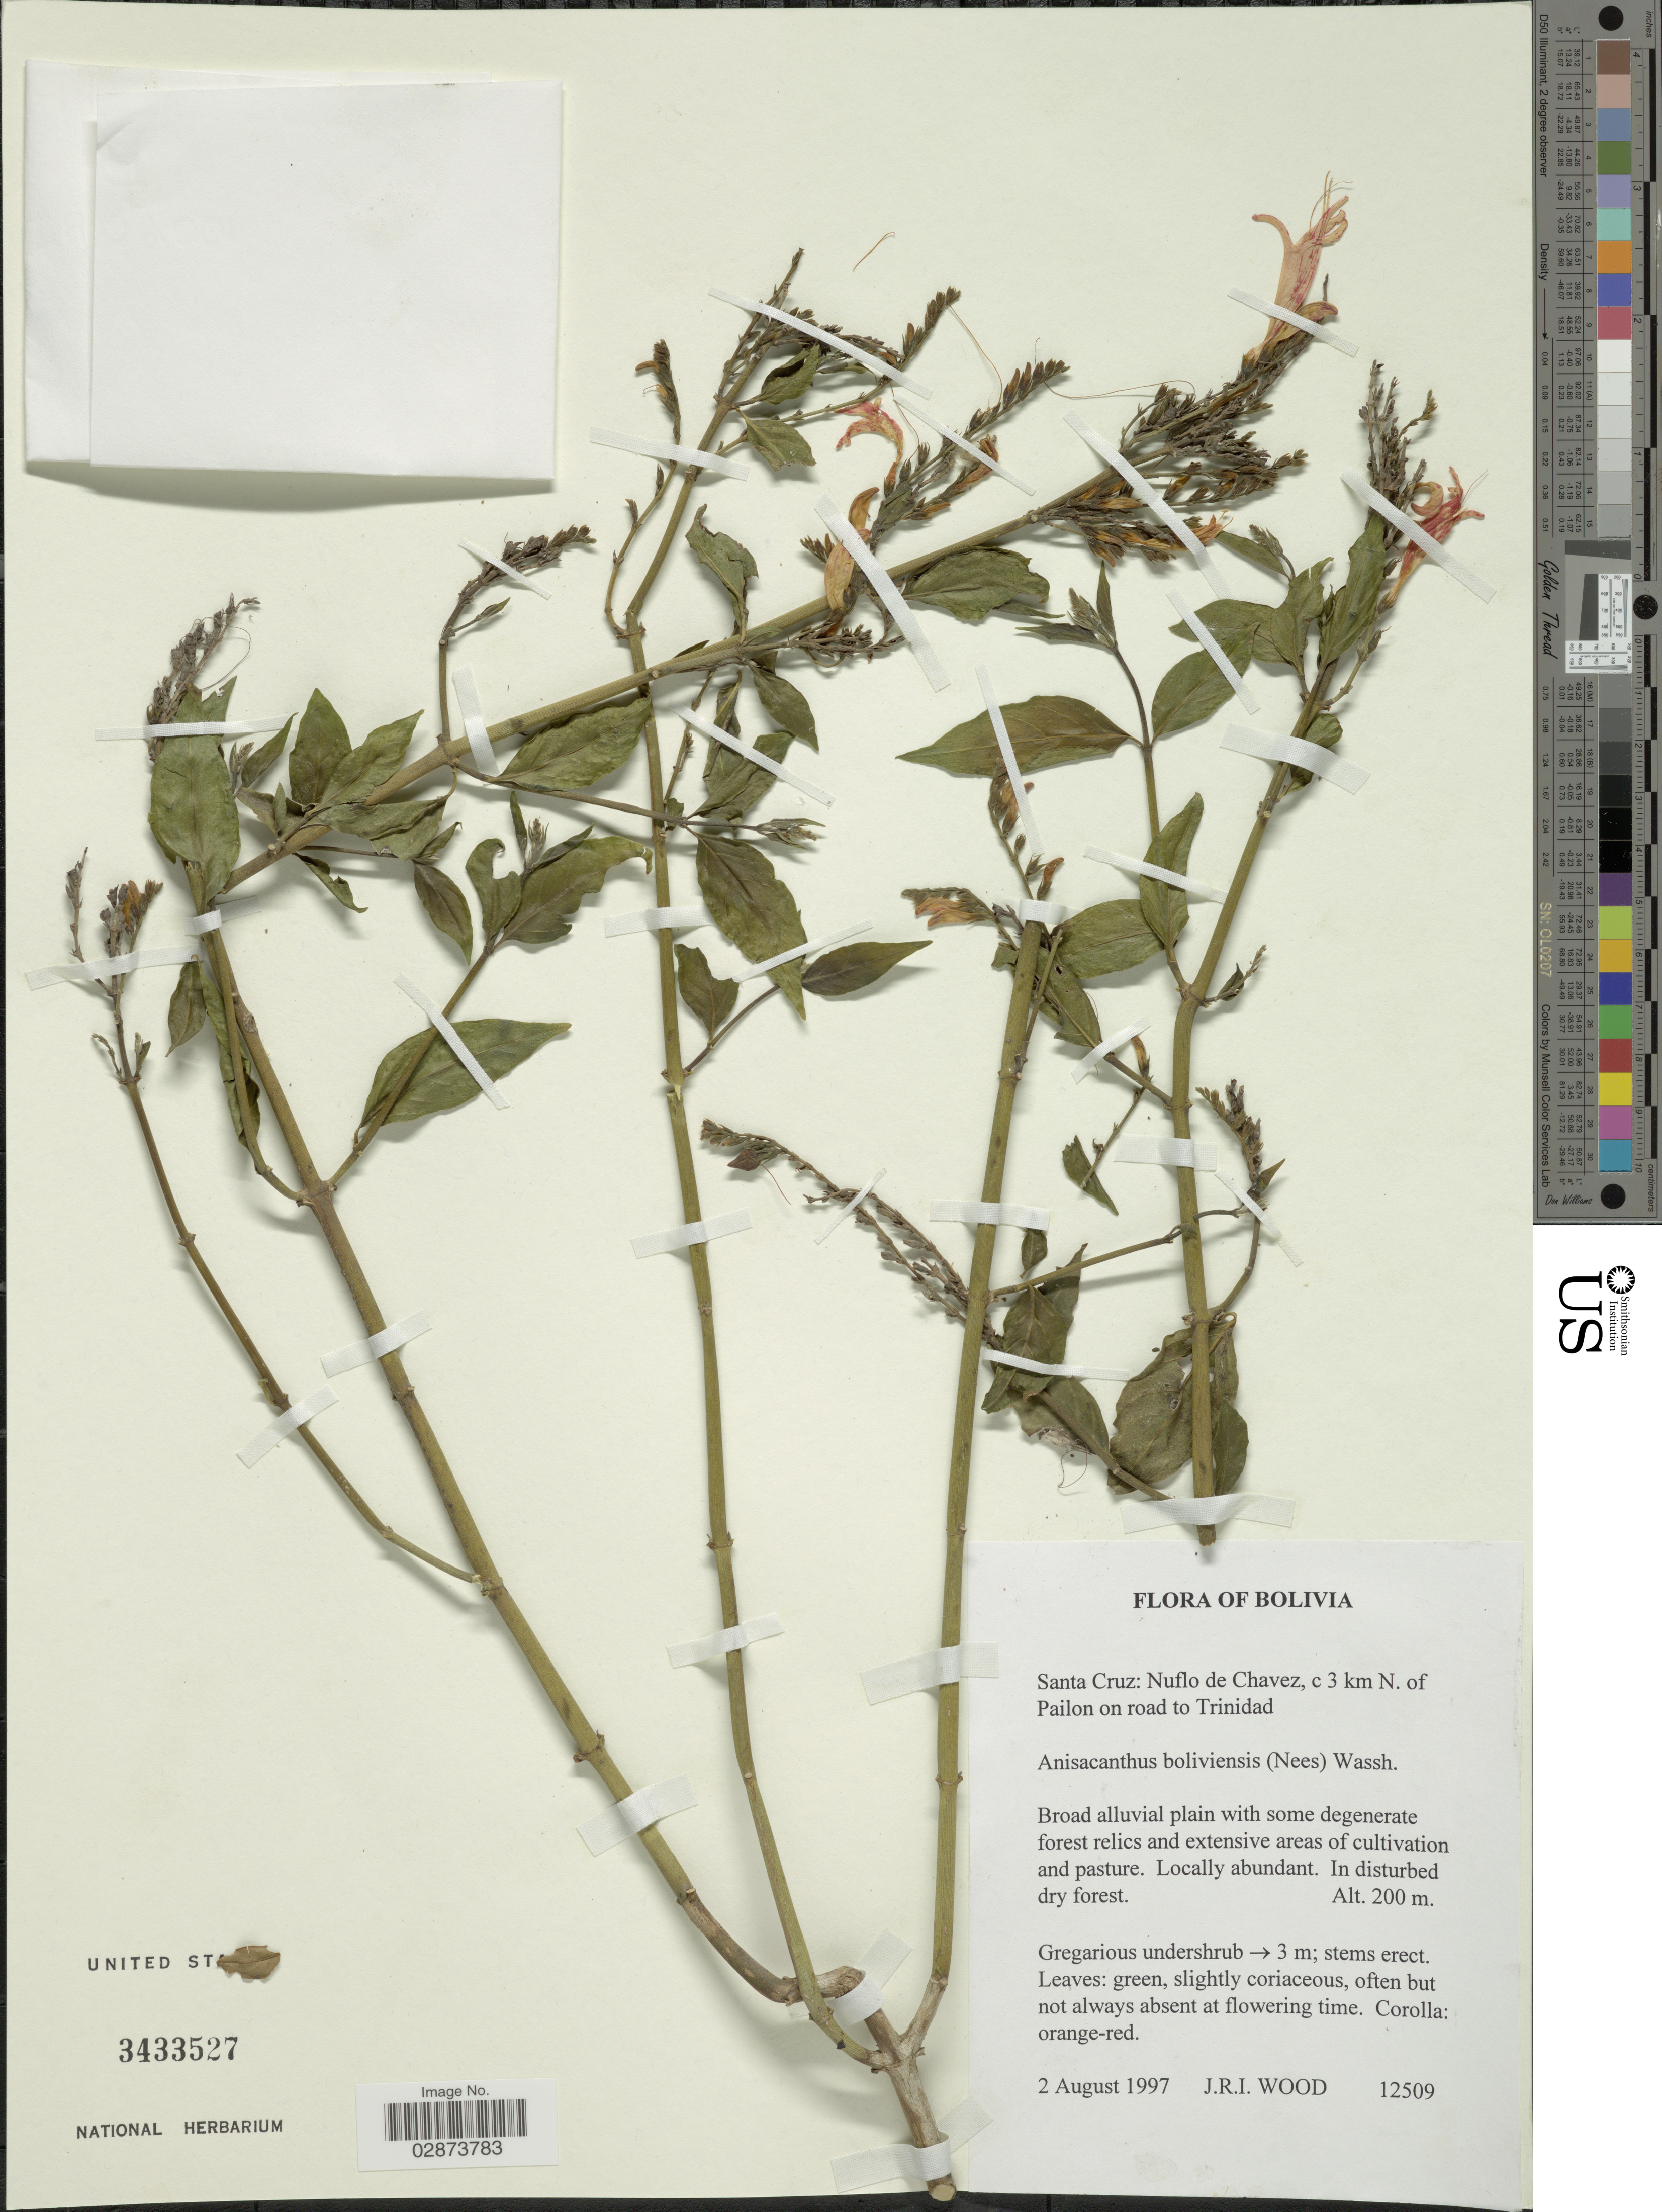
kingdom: Plantae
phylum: Tracheophyta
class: Magnoliopsida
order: Lamiales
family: Acanthaceae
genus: Thyrsacanthus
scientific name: Thyrsacanthus boliviensis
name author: (Nees) A.L.A. Côrtes & Rapini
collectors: J. R. I. Wood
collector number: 12509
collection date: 1997-08-02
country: Bolivia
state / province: Santa Cruz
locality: Nuflo de Chavez, c 3 km N. of Pailon on road to Trinidad.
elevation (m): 200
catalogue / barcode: US 3433527